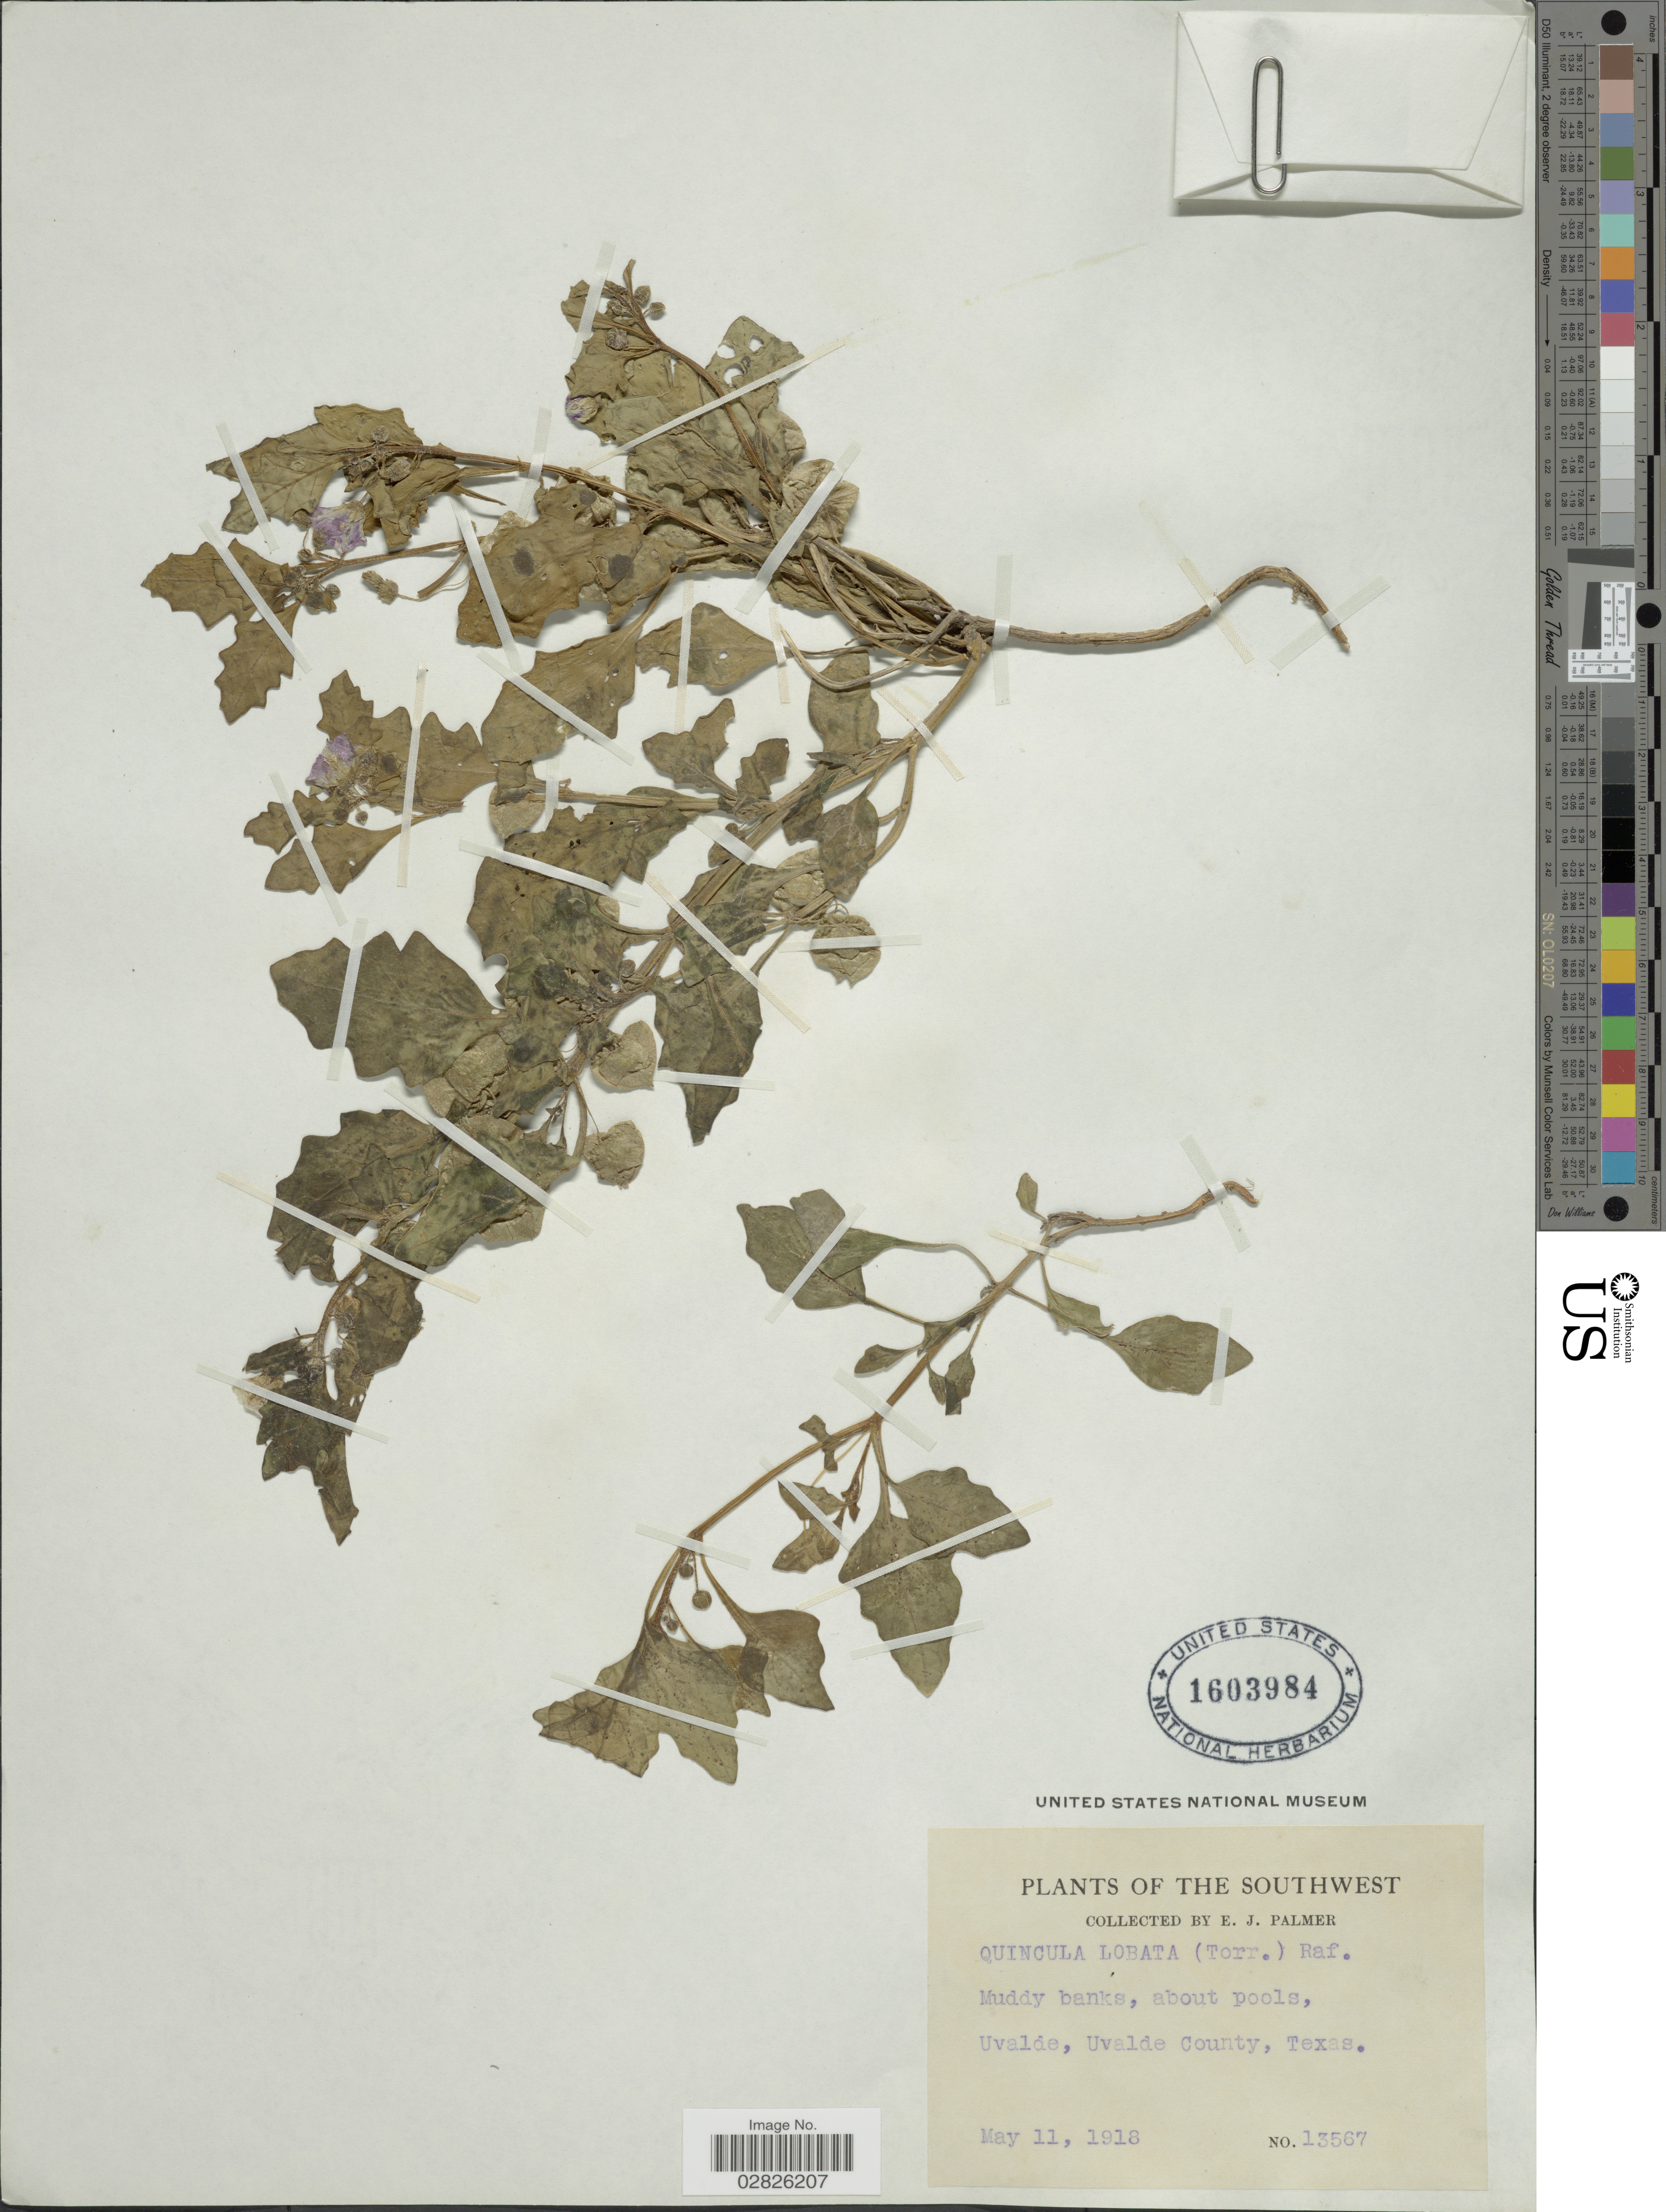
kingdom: Plantae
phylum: Tracheophyta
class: Magnoliopsida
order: Solanales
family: Solanaceae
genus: Quincula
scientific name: Quincula lobata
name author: (Torr.) Raf.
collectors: E. J. Palmer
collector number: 13567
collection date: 1918-05-11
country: United States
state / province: Texas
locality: The Southwest. Muddy banks, about pools, Uvalde, Uvalde County.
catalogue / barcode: US 1603984